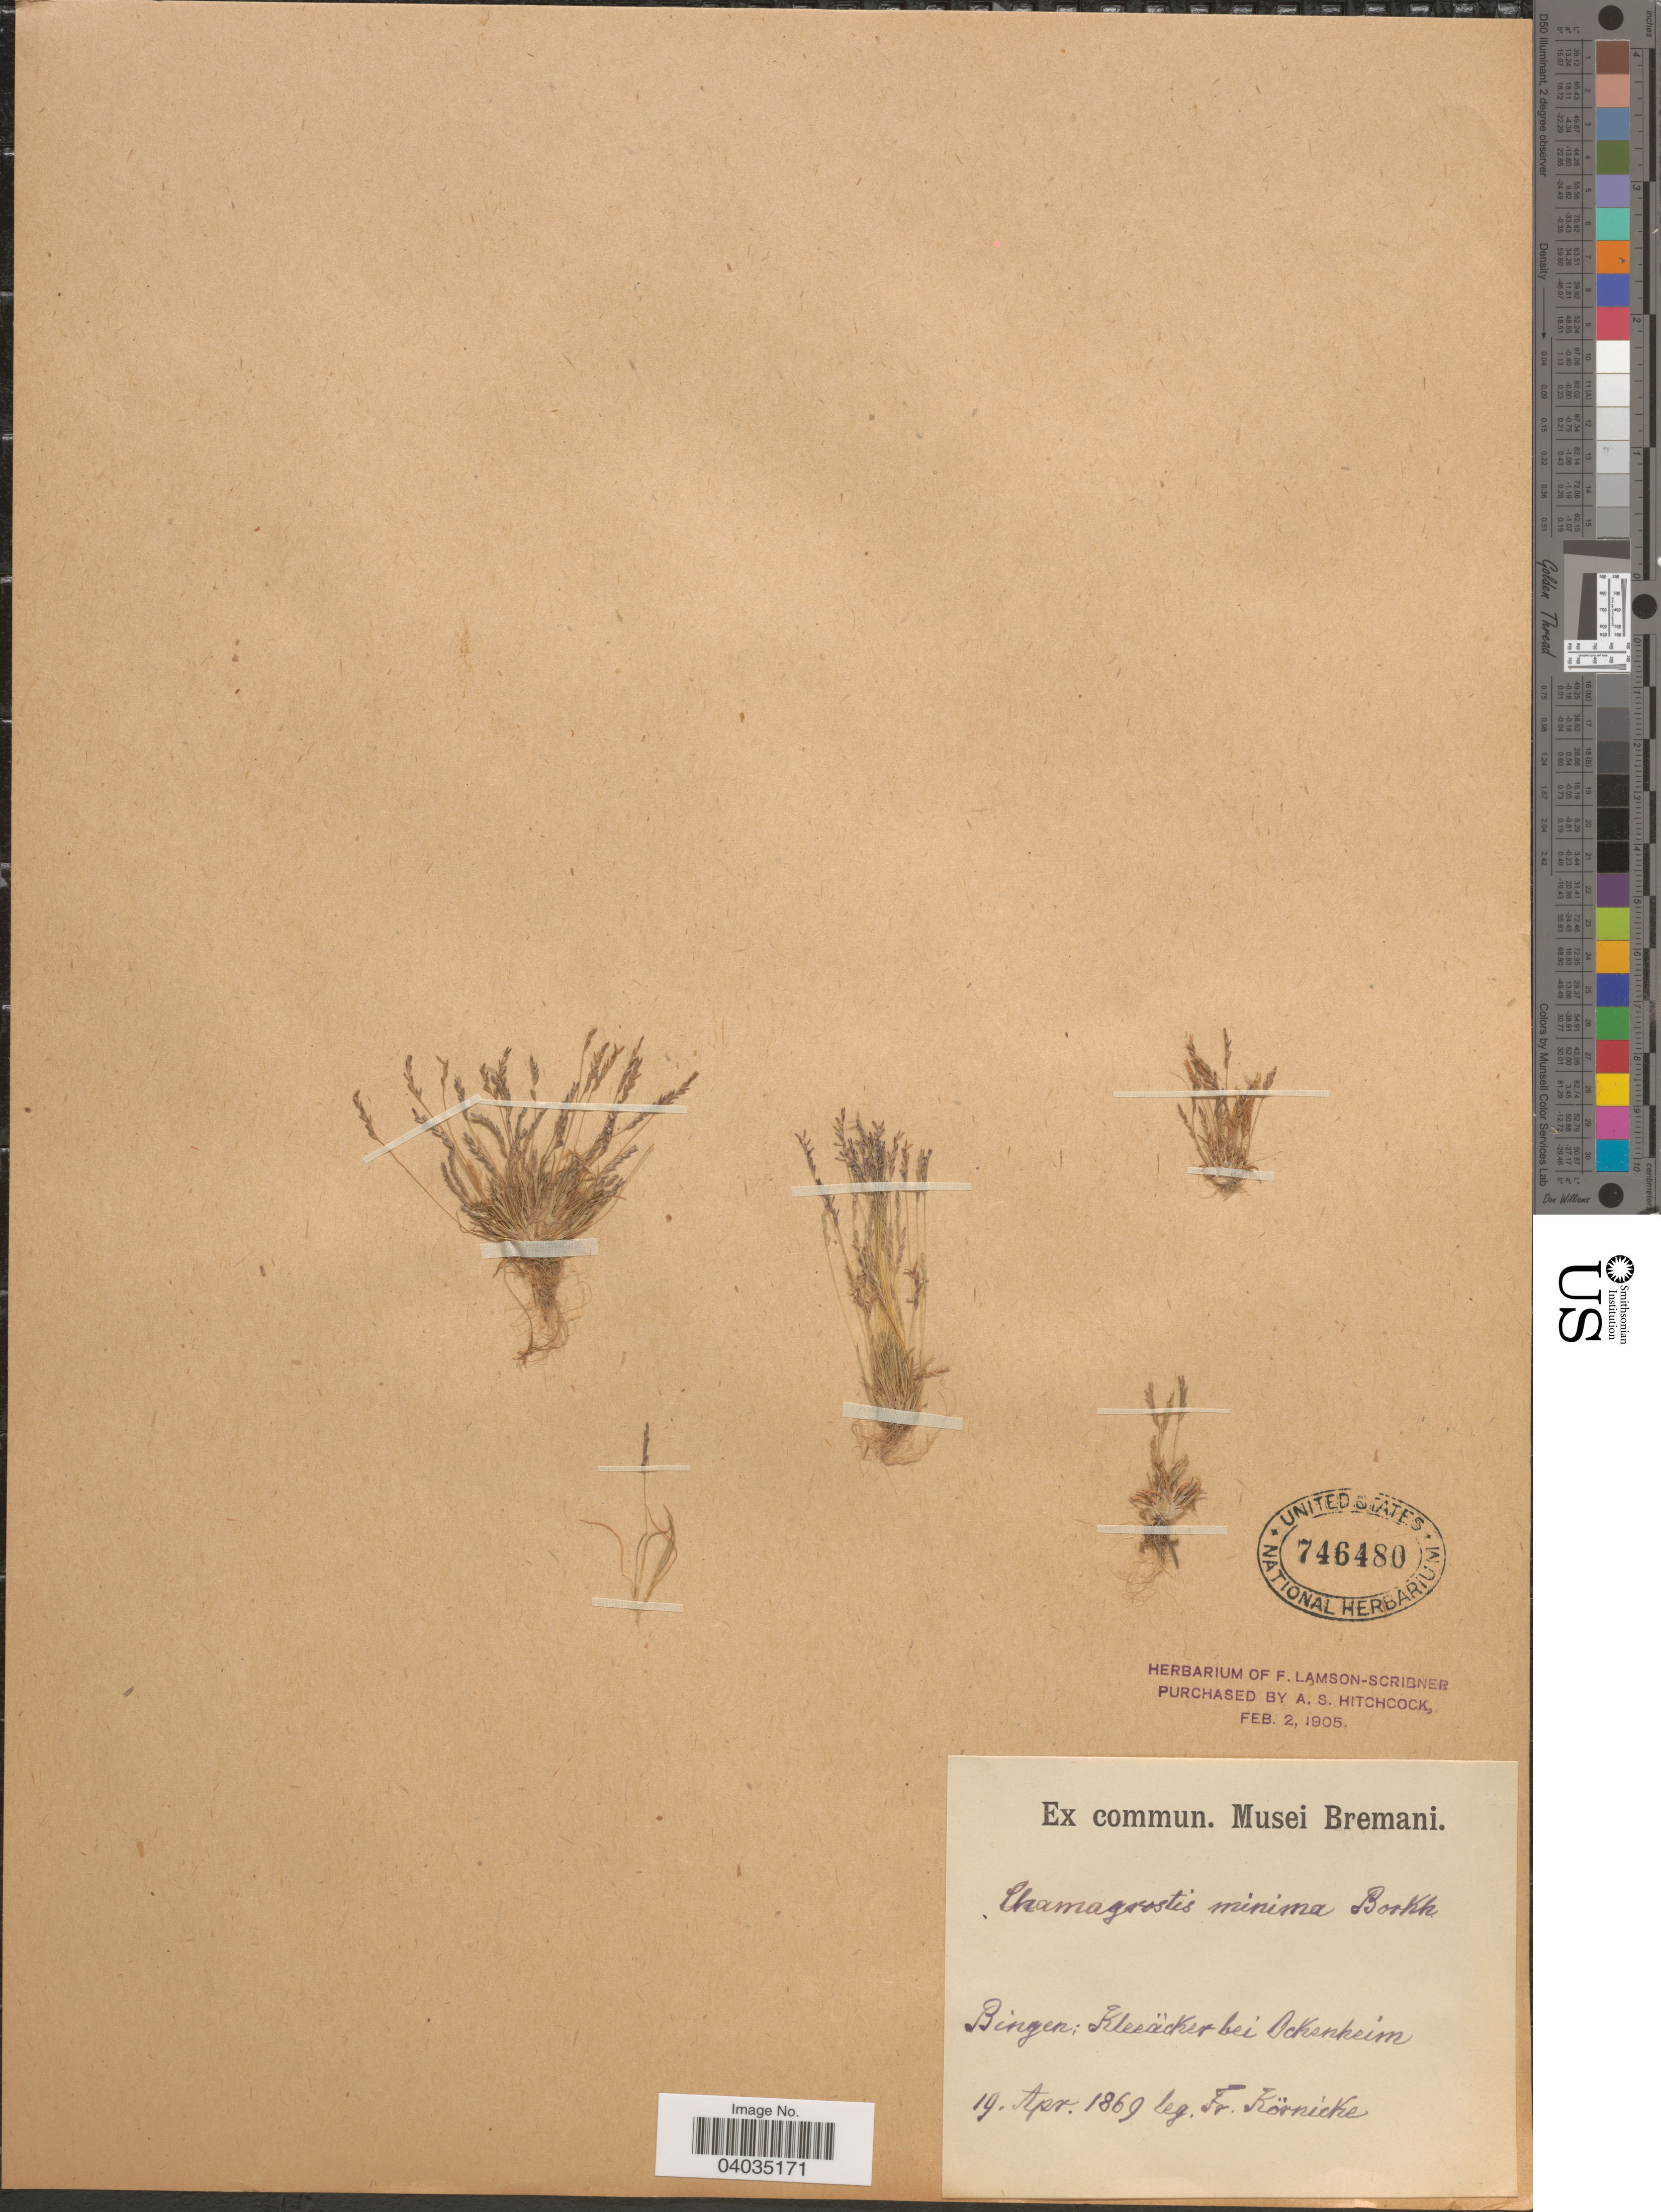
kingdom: Plantae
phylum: Tracheophyta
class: Liliopsida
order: Poales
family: Poaceae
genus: Mibora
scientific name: Mibora minima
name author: (L.) Desv.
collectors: F. A. Körnicke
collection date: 1869-04-19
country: Germany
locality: Bingen: Kleeäcker bei Ockenheim.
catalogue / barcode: US 746480